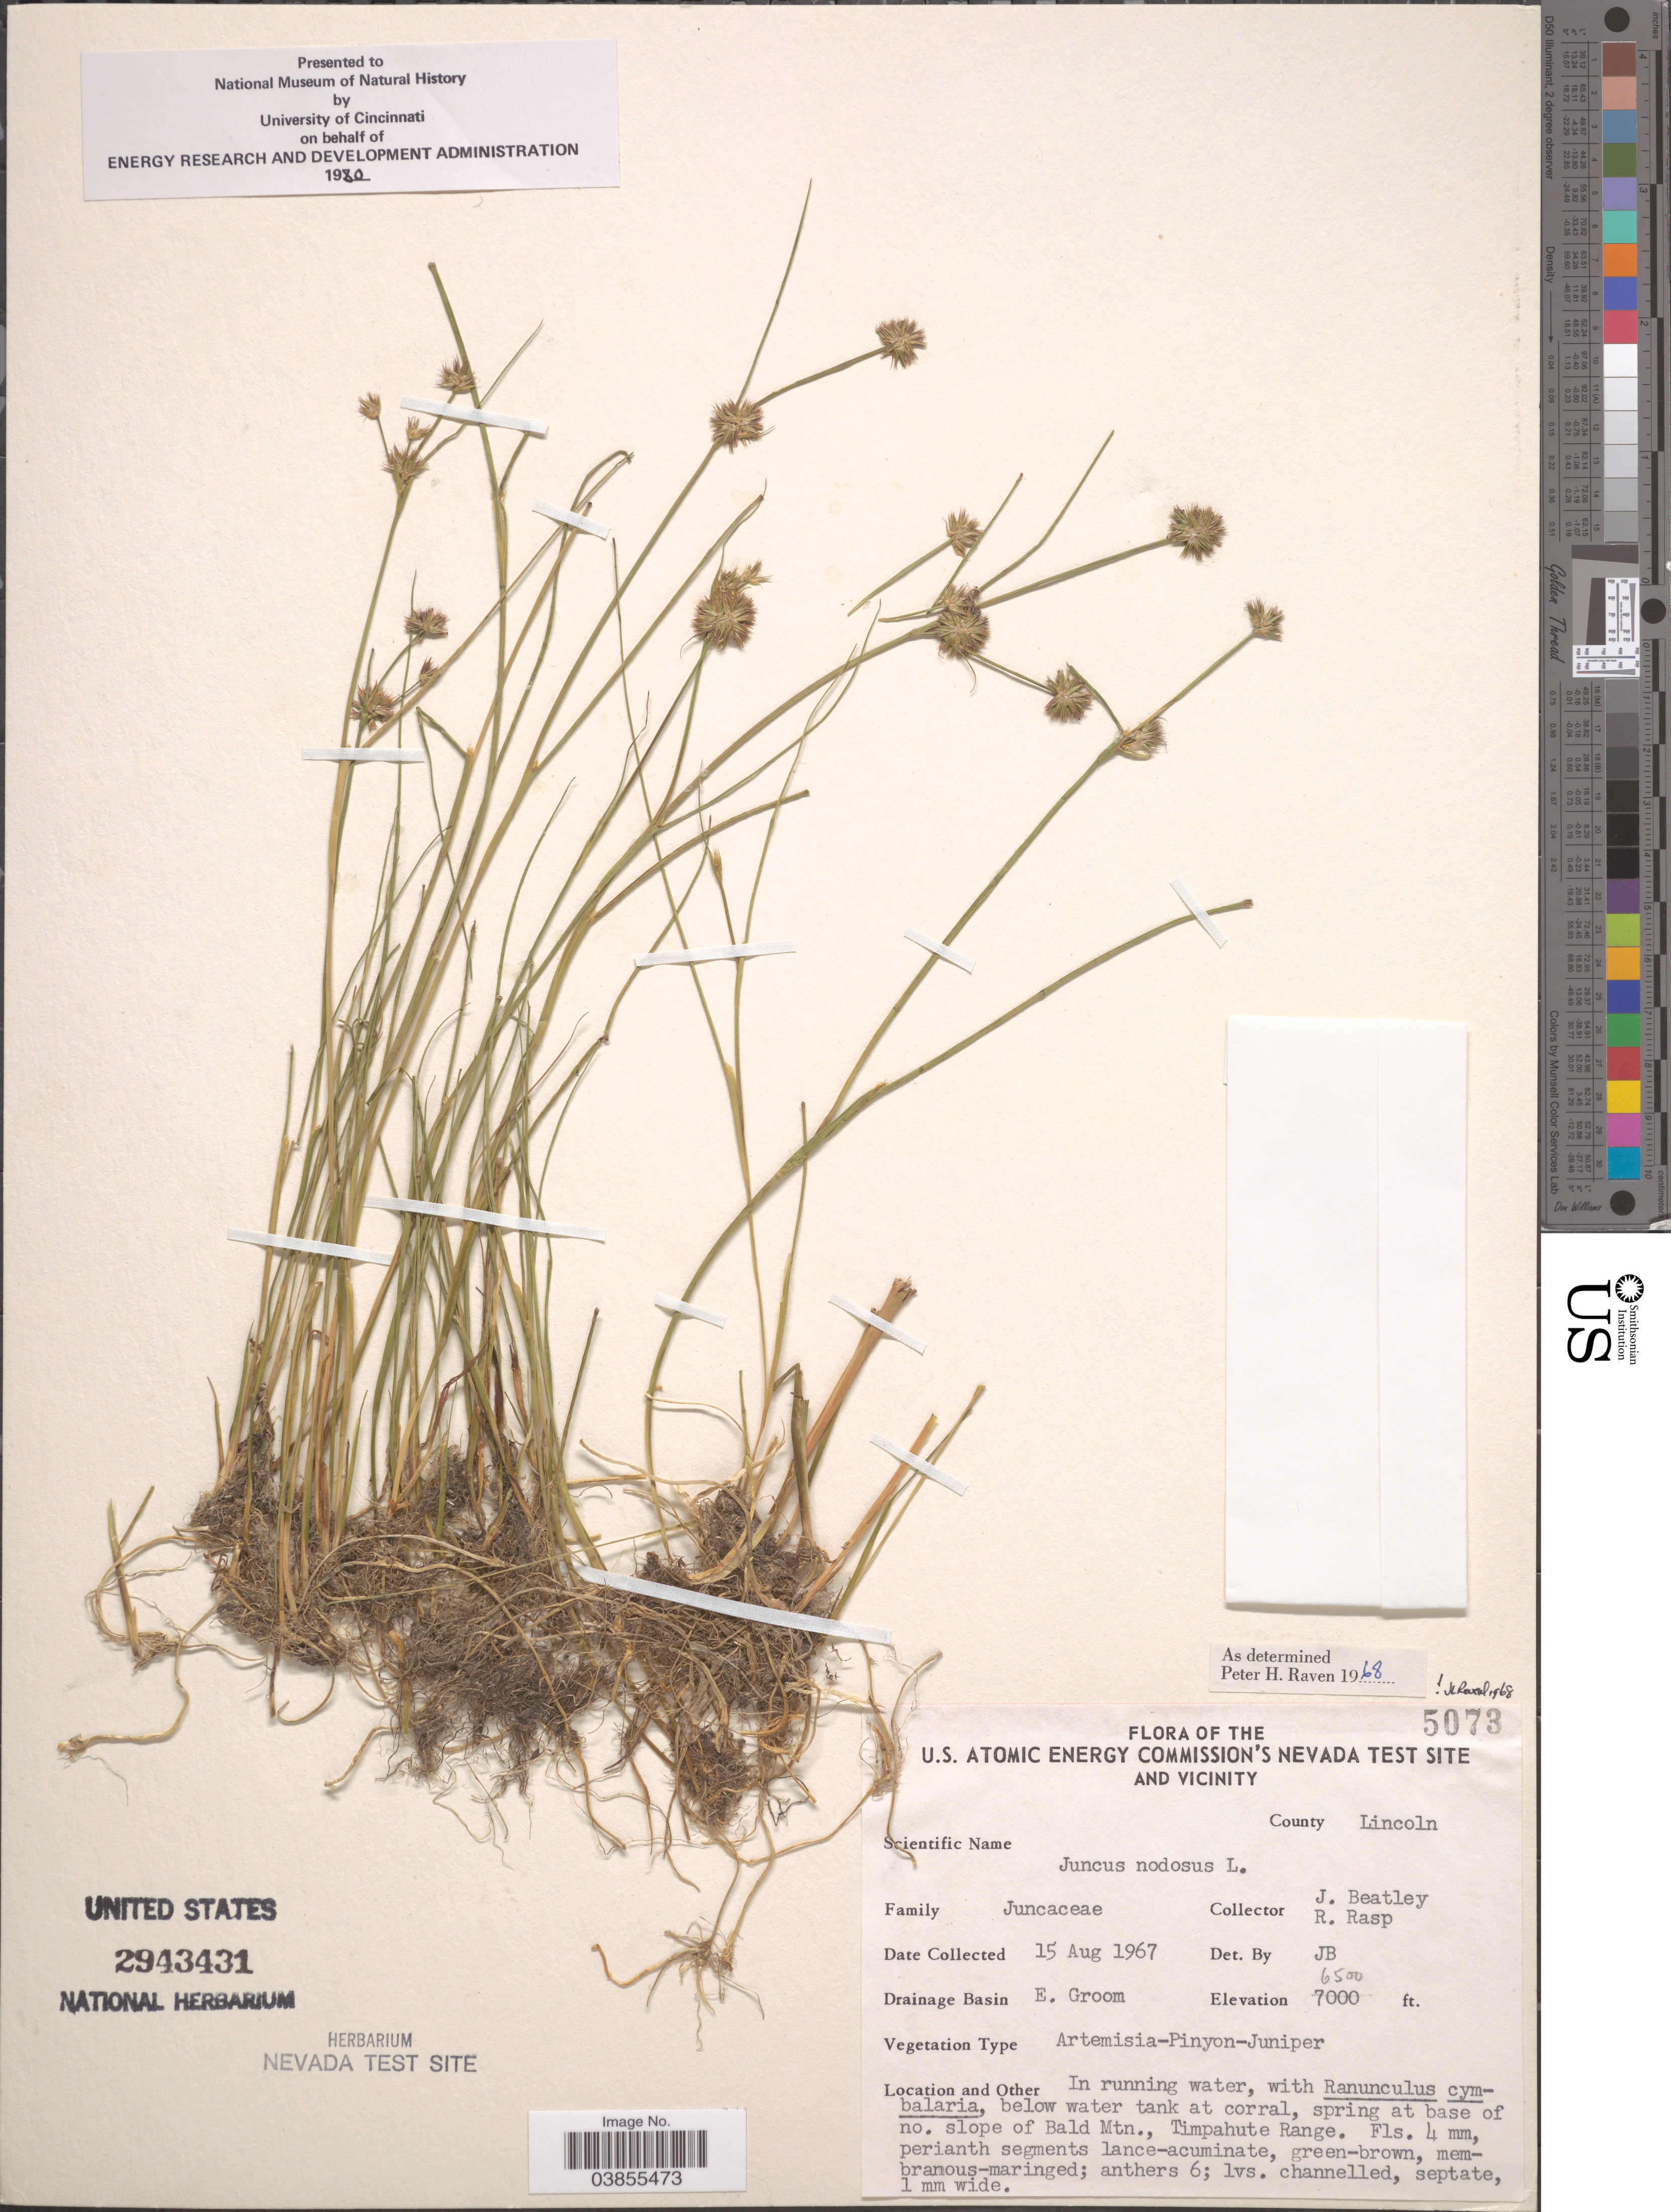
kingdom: Plantae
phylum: Tracheophyta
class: Liliopsida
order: Poales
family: Juncaceae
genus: Juncus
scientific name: Juncus nodosus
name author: L.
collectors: J. C. Beatley & R. Rasp.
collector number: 5073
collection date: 1967-08-15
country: United States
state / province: Nevada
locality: U.S. Atomic Energy Commission's Nevada Test Site and vicinity. County Lincoln. Drainage Basin E. Groom. Spring at base of no. slope of Bald Mtn., Timpahute Range.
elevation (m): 1981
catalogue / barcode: US 2943431